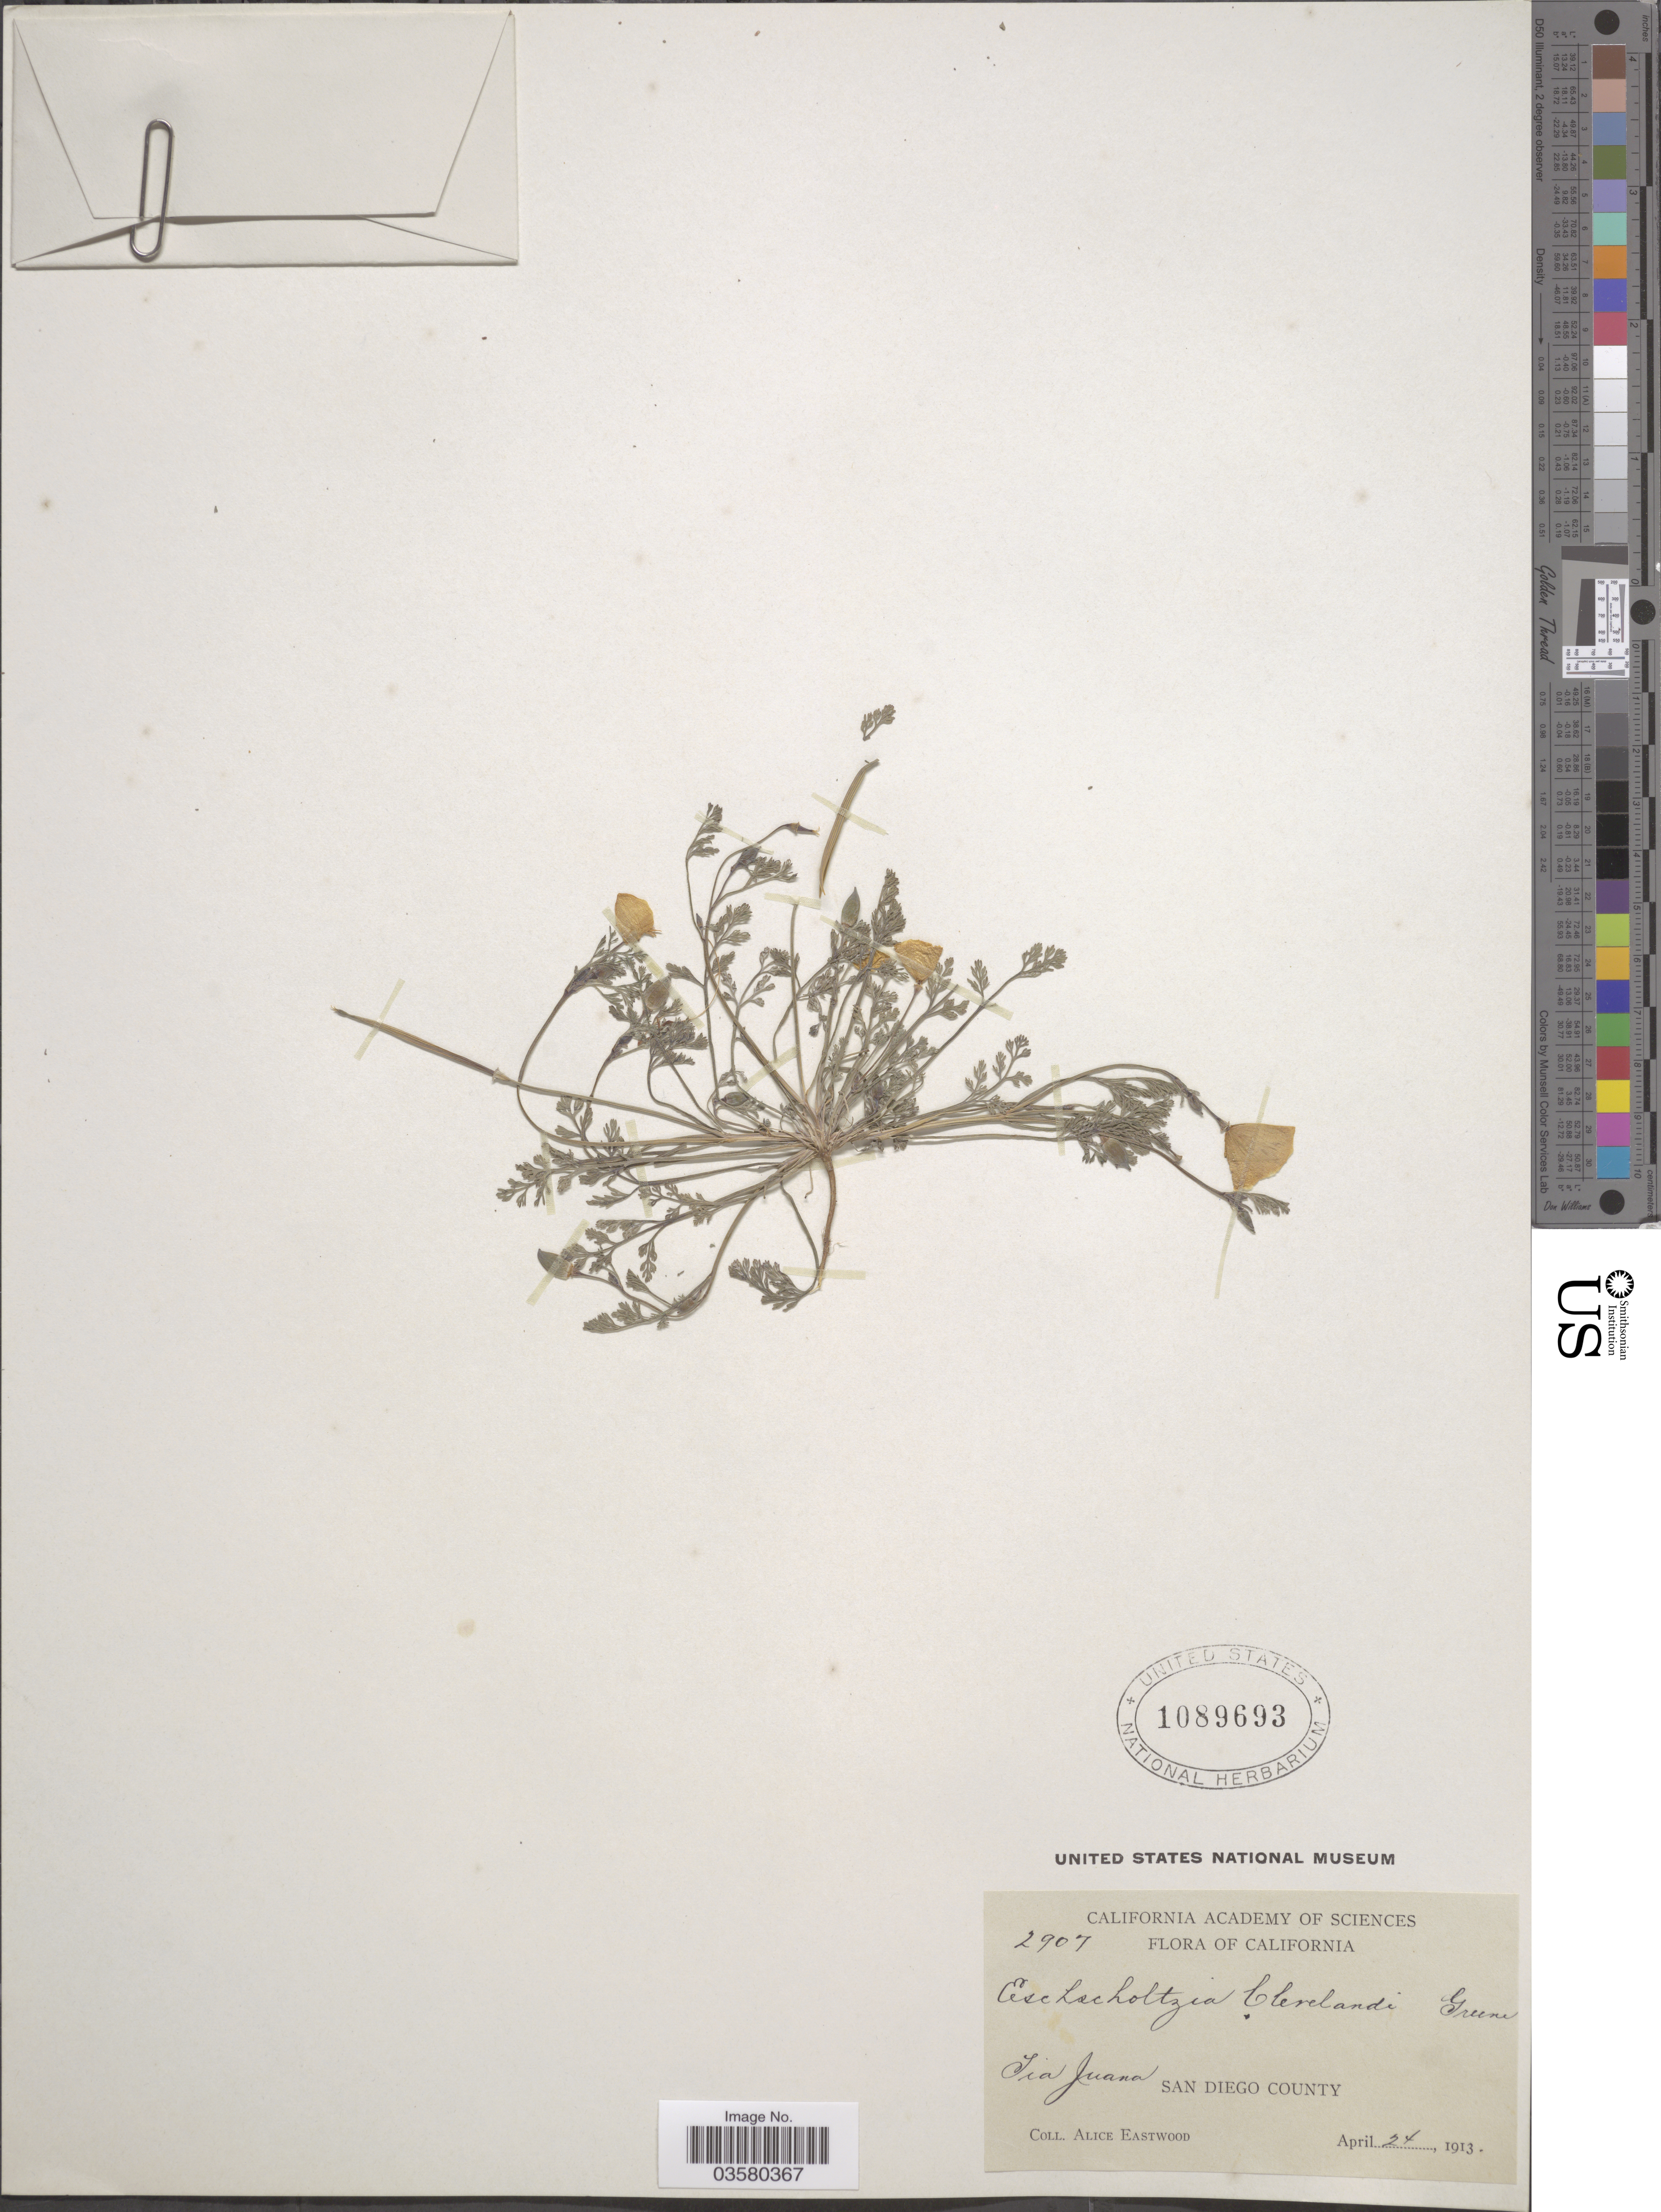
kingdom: Plantae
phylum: Tracheophyta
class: Magnoliopsida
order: Ranunculales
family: Papaveraceae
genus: Eschscholzia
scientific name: Eschscholzia clevelandii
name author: Greene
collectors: A. Eastwood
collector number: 2907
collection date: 1913-04-24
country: United States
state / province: California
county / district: San Diego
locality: Tia Juana. San Diego County.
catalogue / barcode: US 1089693